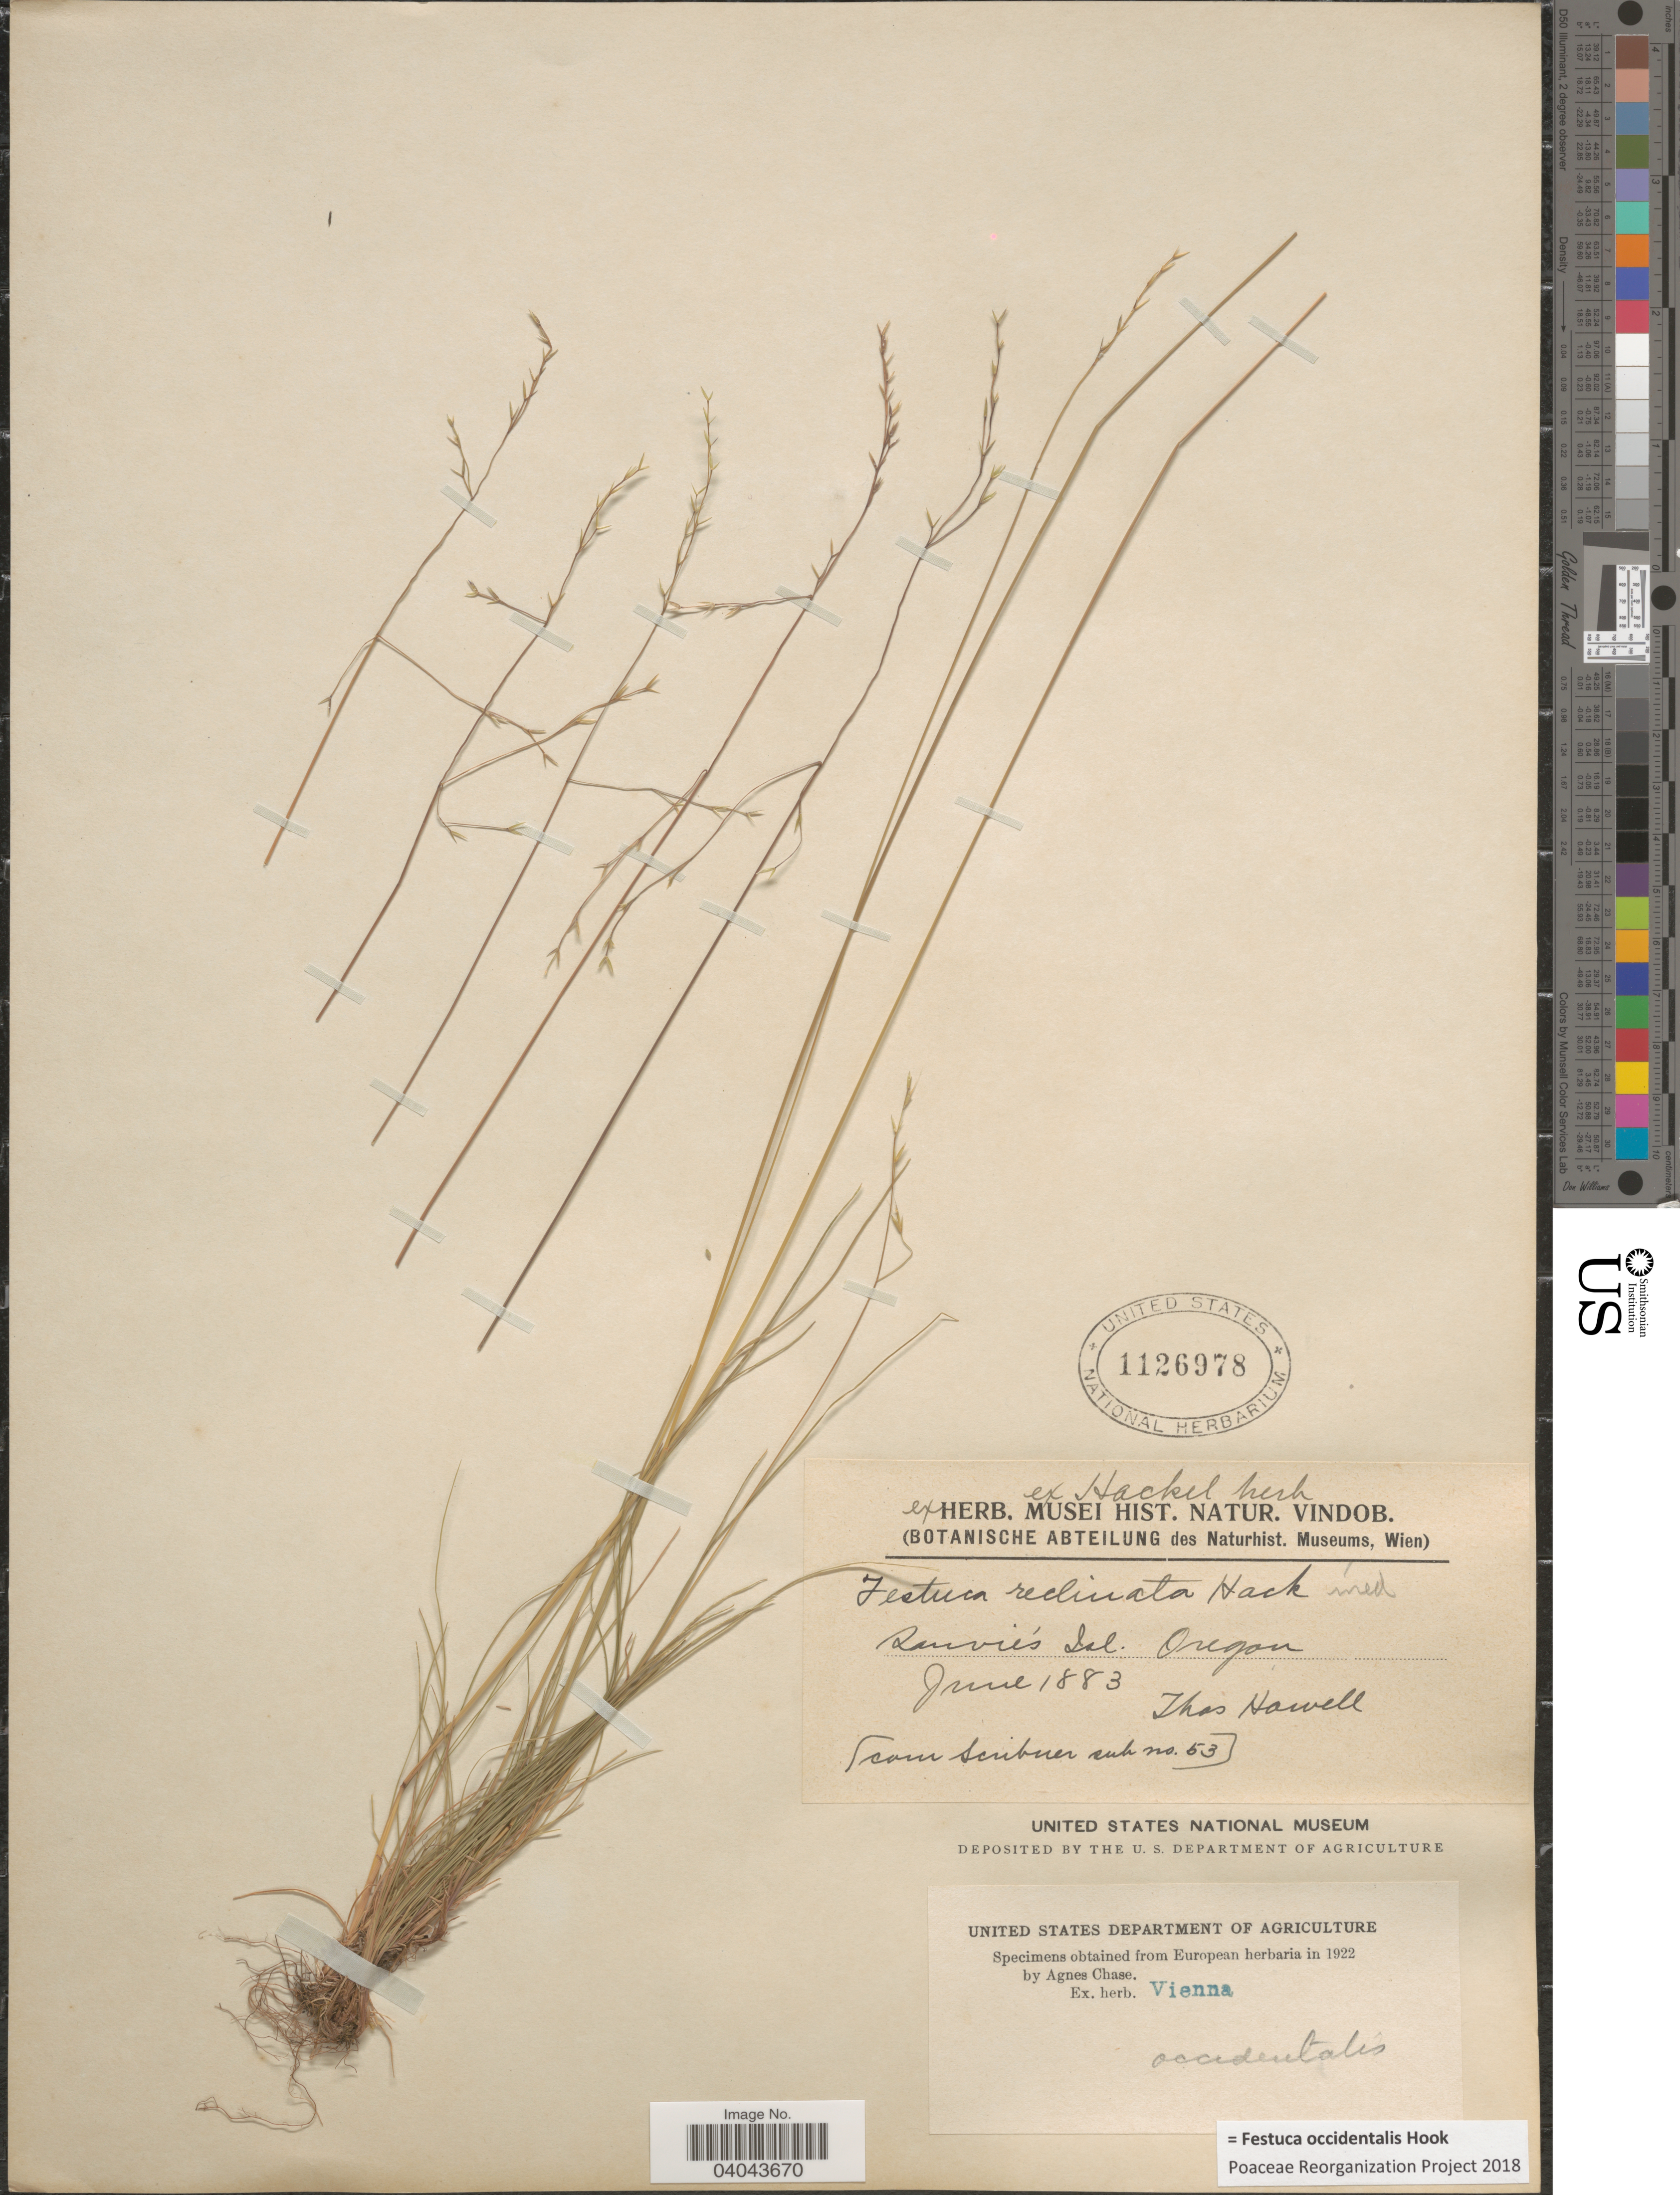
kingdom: Plantae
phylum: Tracheophyta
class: Liliopsida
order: Poales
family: Poaceae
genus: Festuca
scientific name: Festuca occidentalis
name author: Hook.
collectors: T. Howell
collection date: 1883-06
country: United States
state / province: Oregon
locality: Sauvie's Isl.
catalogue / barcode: US 1126978